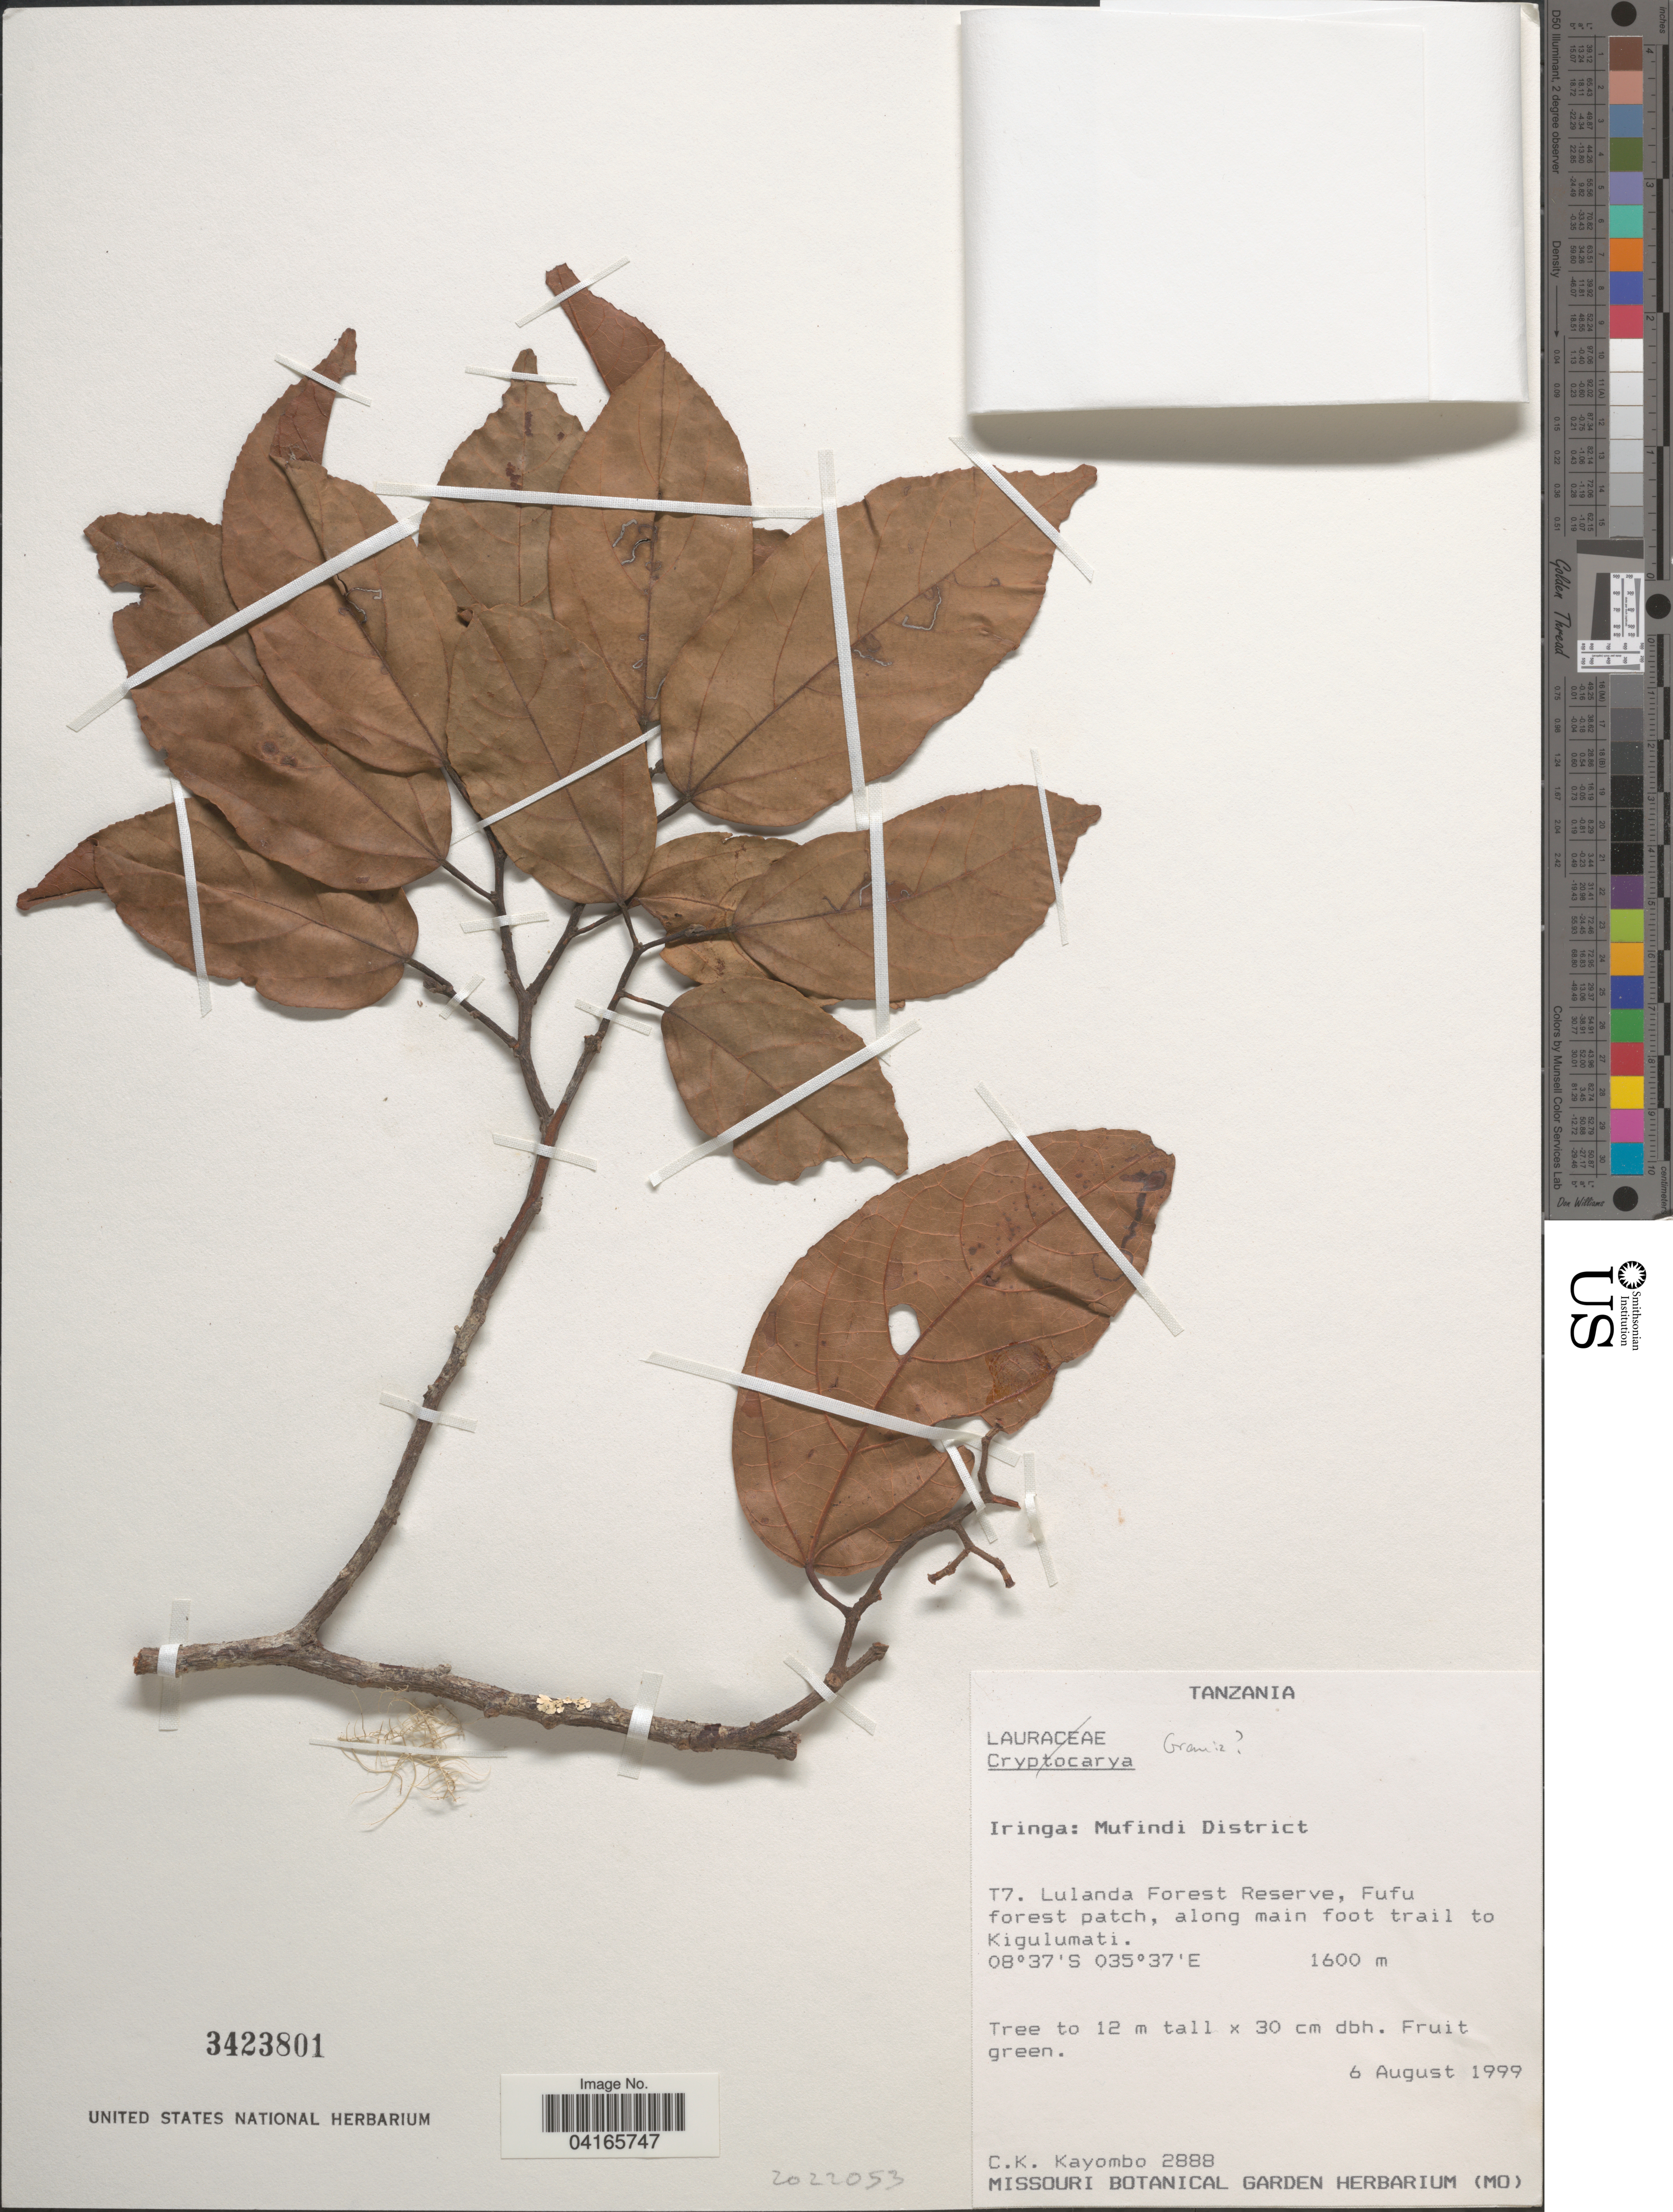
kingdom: Plantae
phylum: Tracheophyta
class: Magnoliopsida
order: Malvales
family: Malvaceae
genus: Grewia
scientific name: Grewia sp.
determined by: Dorr, L. J., (BOT), Smithsonian Institution - National Museum of Natural History (UNITED STATES)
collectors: C. Kayombo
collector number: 2888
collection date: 1999-08-06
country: Tanzania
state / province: Iringa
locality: Mufindi District. T7. Lulanda Forest Reserve, Fufu forest patch, along main foot trail to Kigulumati.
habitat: forest patch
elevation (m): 1600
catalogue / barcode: US 3423801